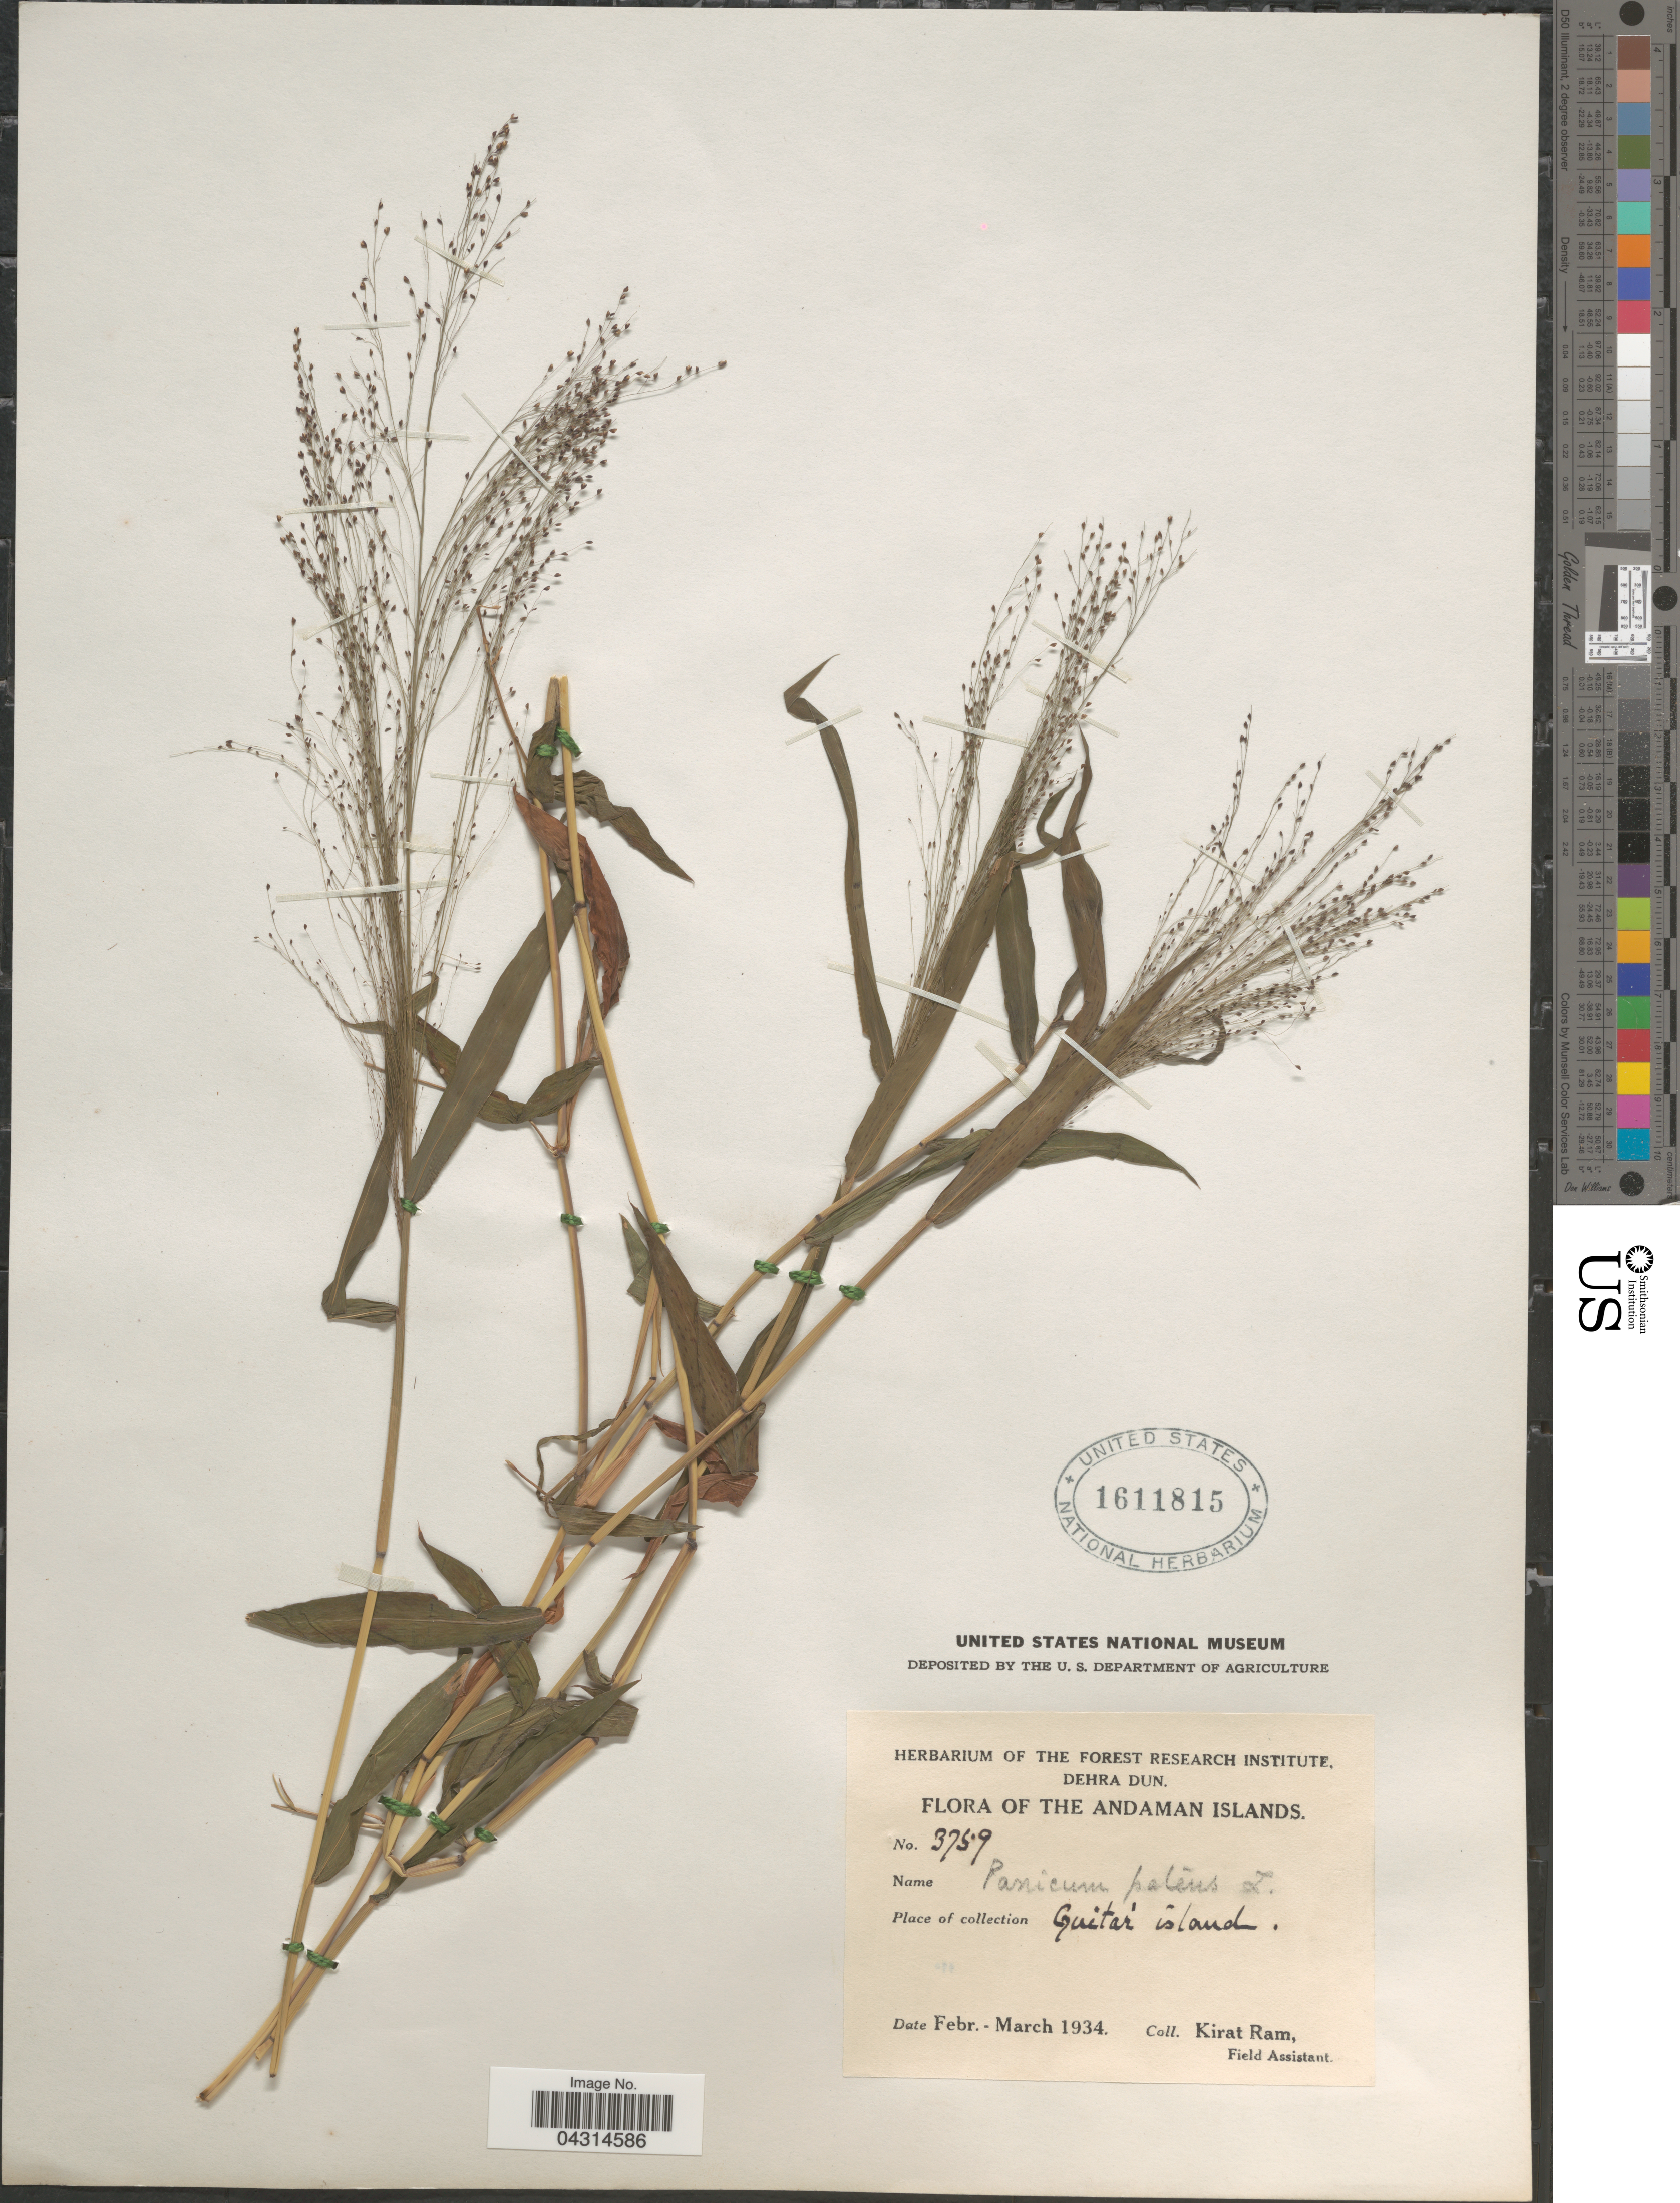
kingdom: Plantae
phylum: Tracheophyta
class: Liliopsida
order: Poales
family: Poaceae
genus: Cyrtococcum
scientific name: Cyrtococcum sp.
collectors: K. Ram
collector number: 3759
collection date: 1934-02/1934-03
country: India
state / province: Andaman and Nicobar Islands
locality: The Andaman Islands. Guitar's Island.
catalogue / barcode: US 1611815